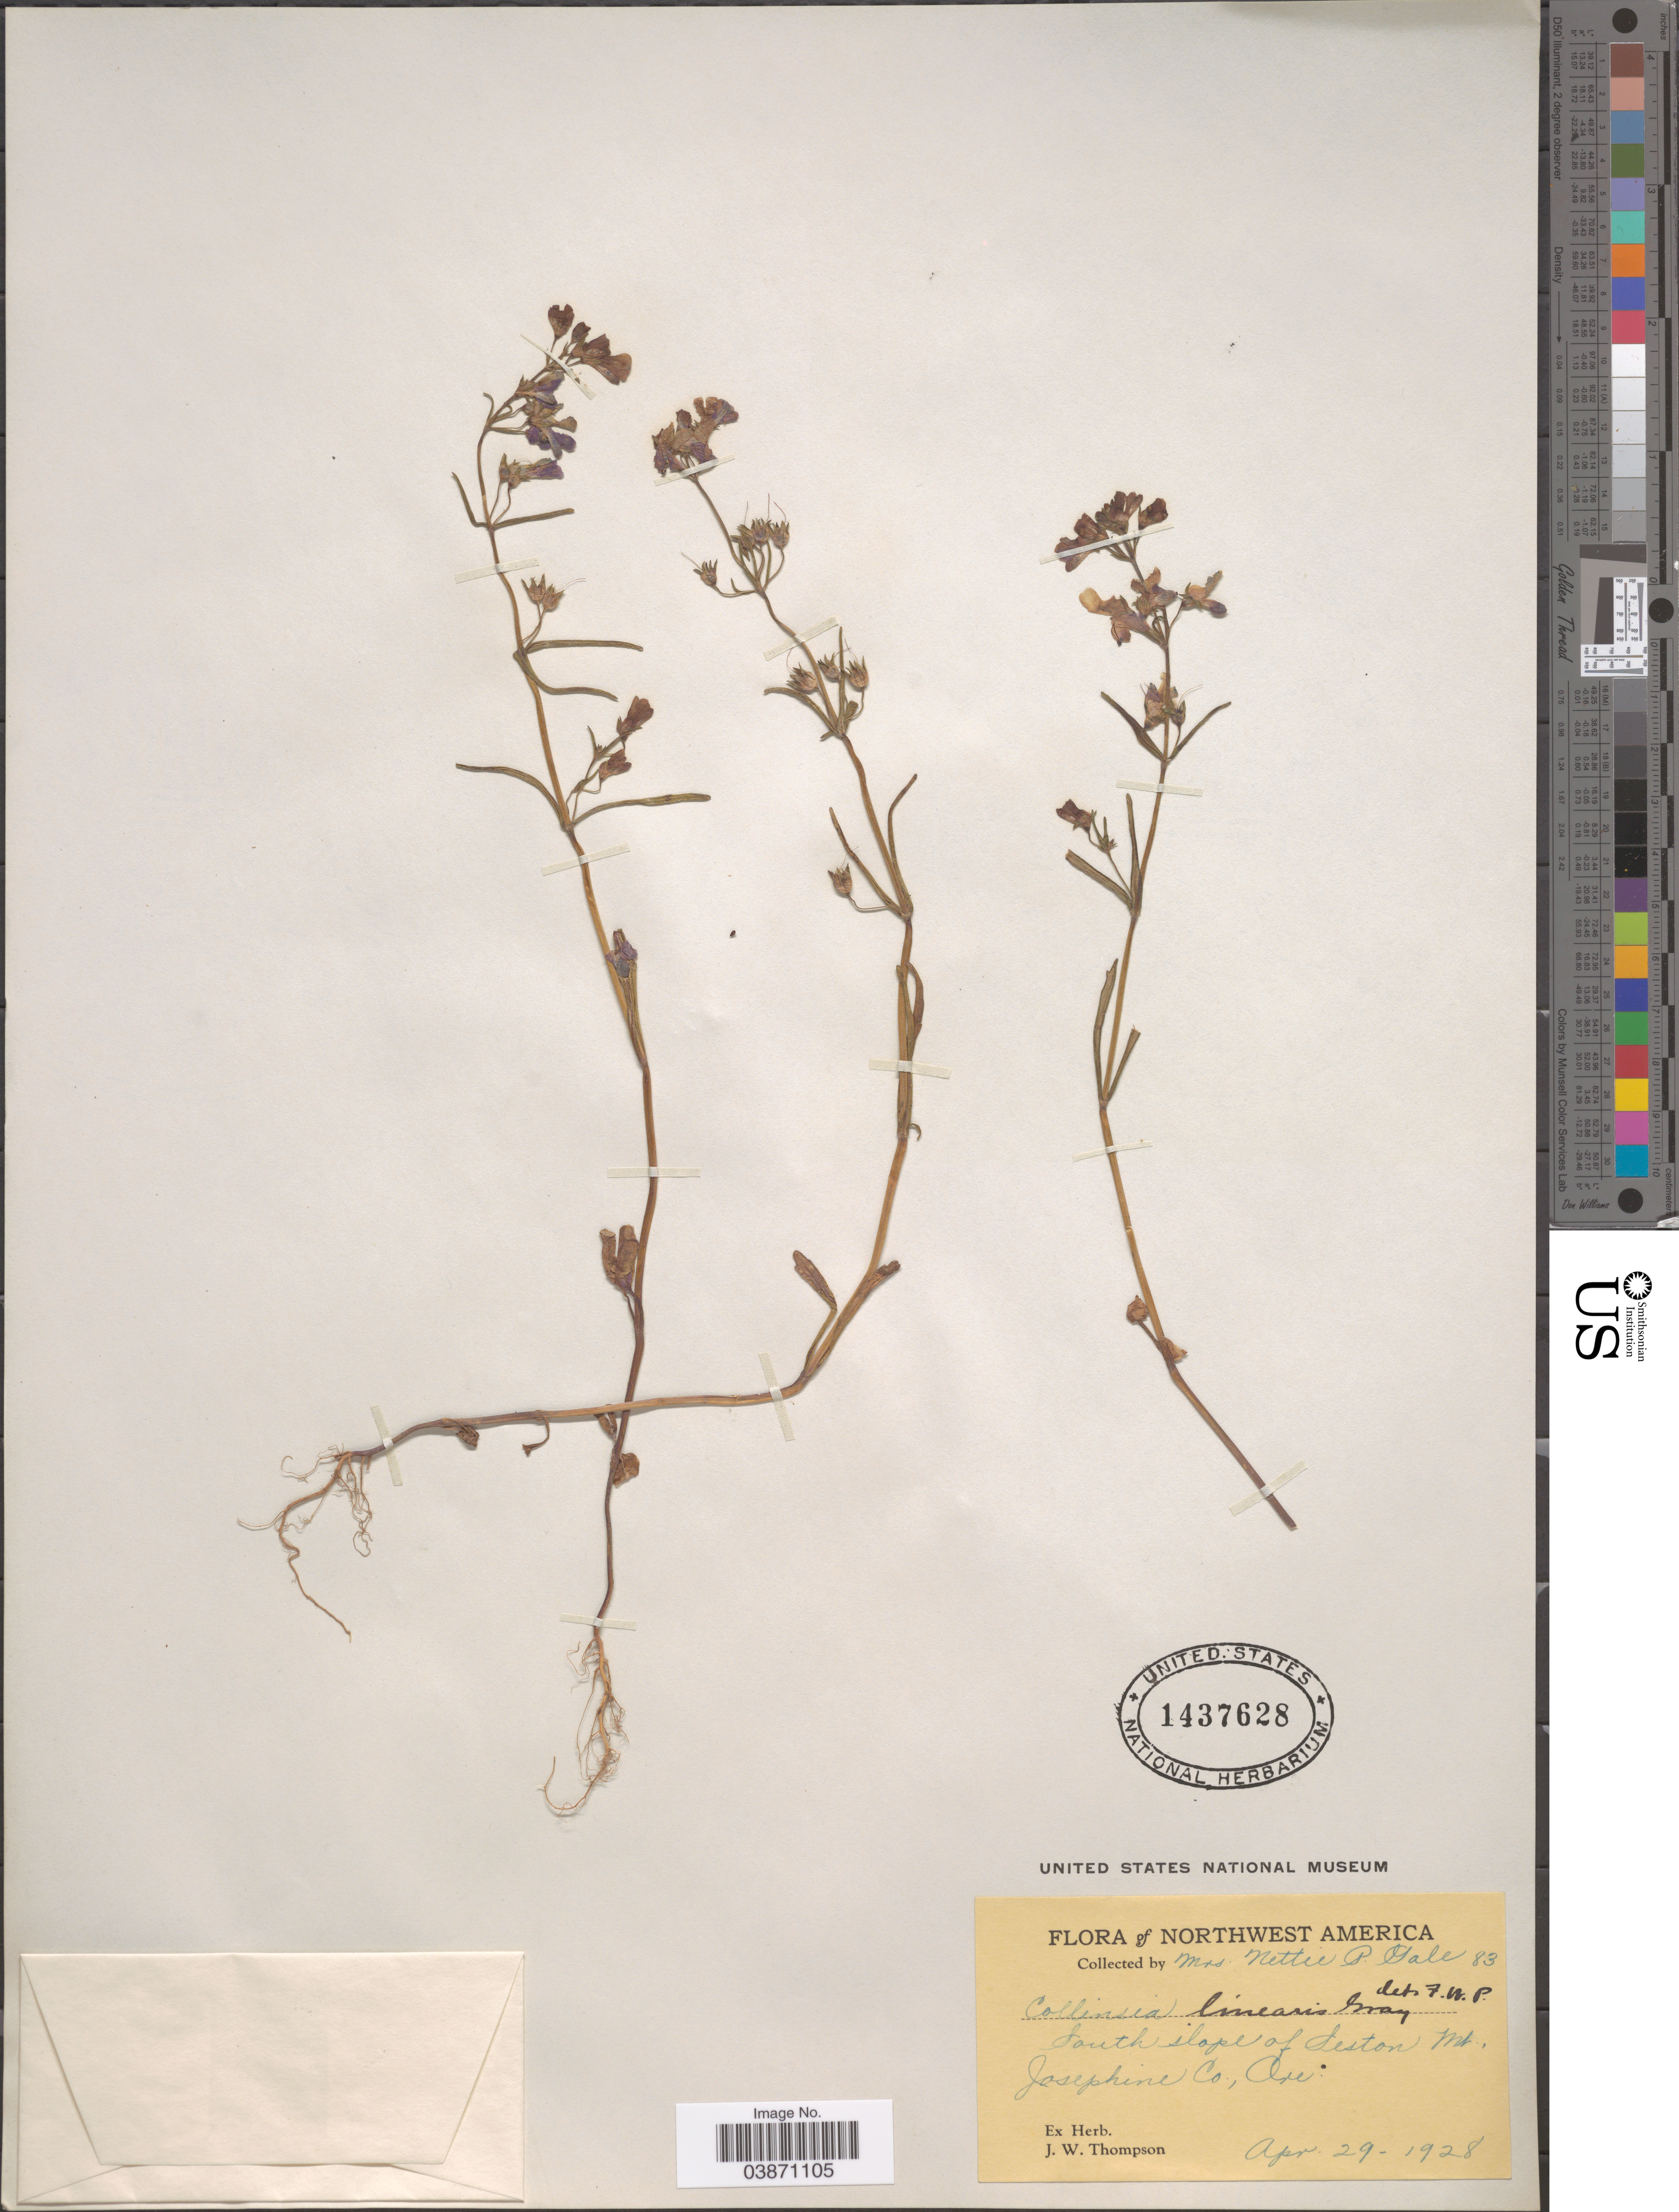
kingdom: Plantae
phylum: Tracheophyta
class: Magnoliopsida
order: Lamiales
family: Plantaginaceae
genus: Collinsia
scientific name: Collinsia linearis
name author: A. Gray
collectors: N. Gale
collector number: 83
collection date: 1928-04-29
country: United States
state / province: Oregon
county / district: Josephine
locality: South slope of Seston Mt. Josephine Co.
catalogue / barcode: US 1437628